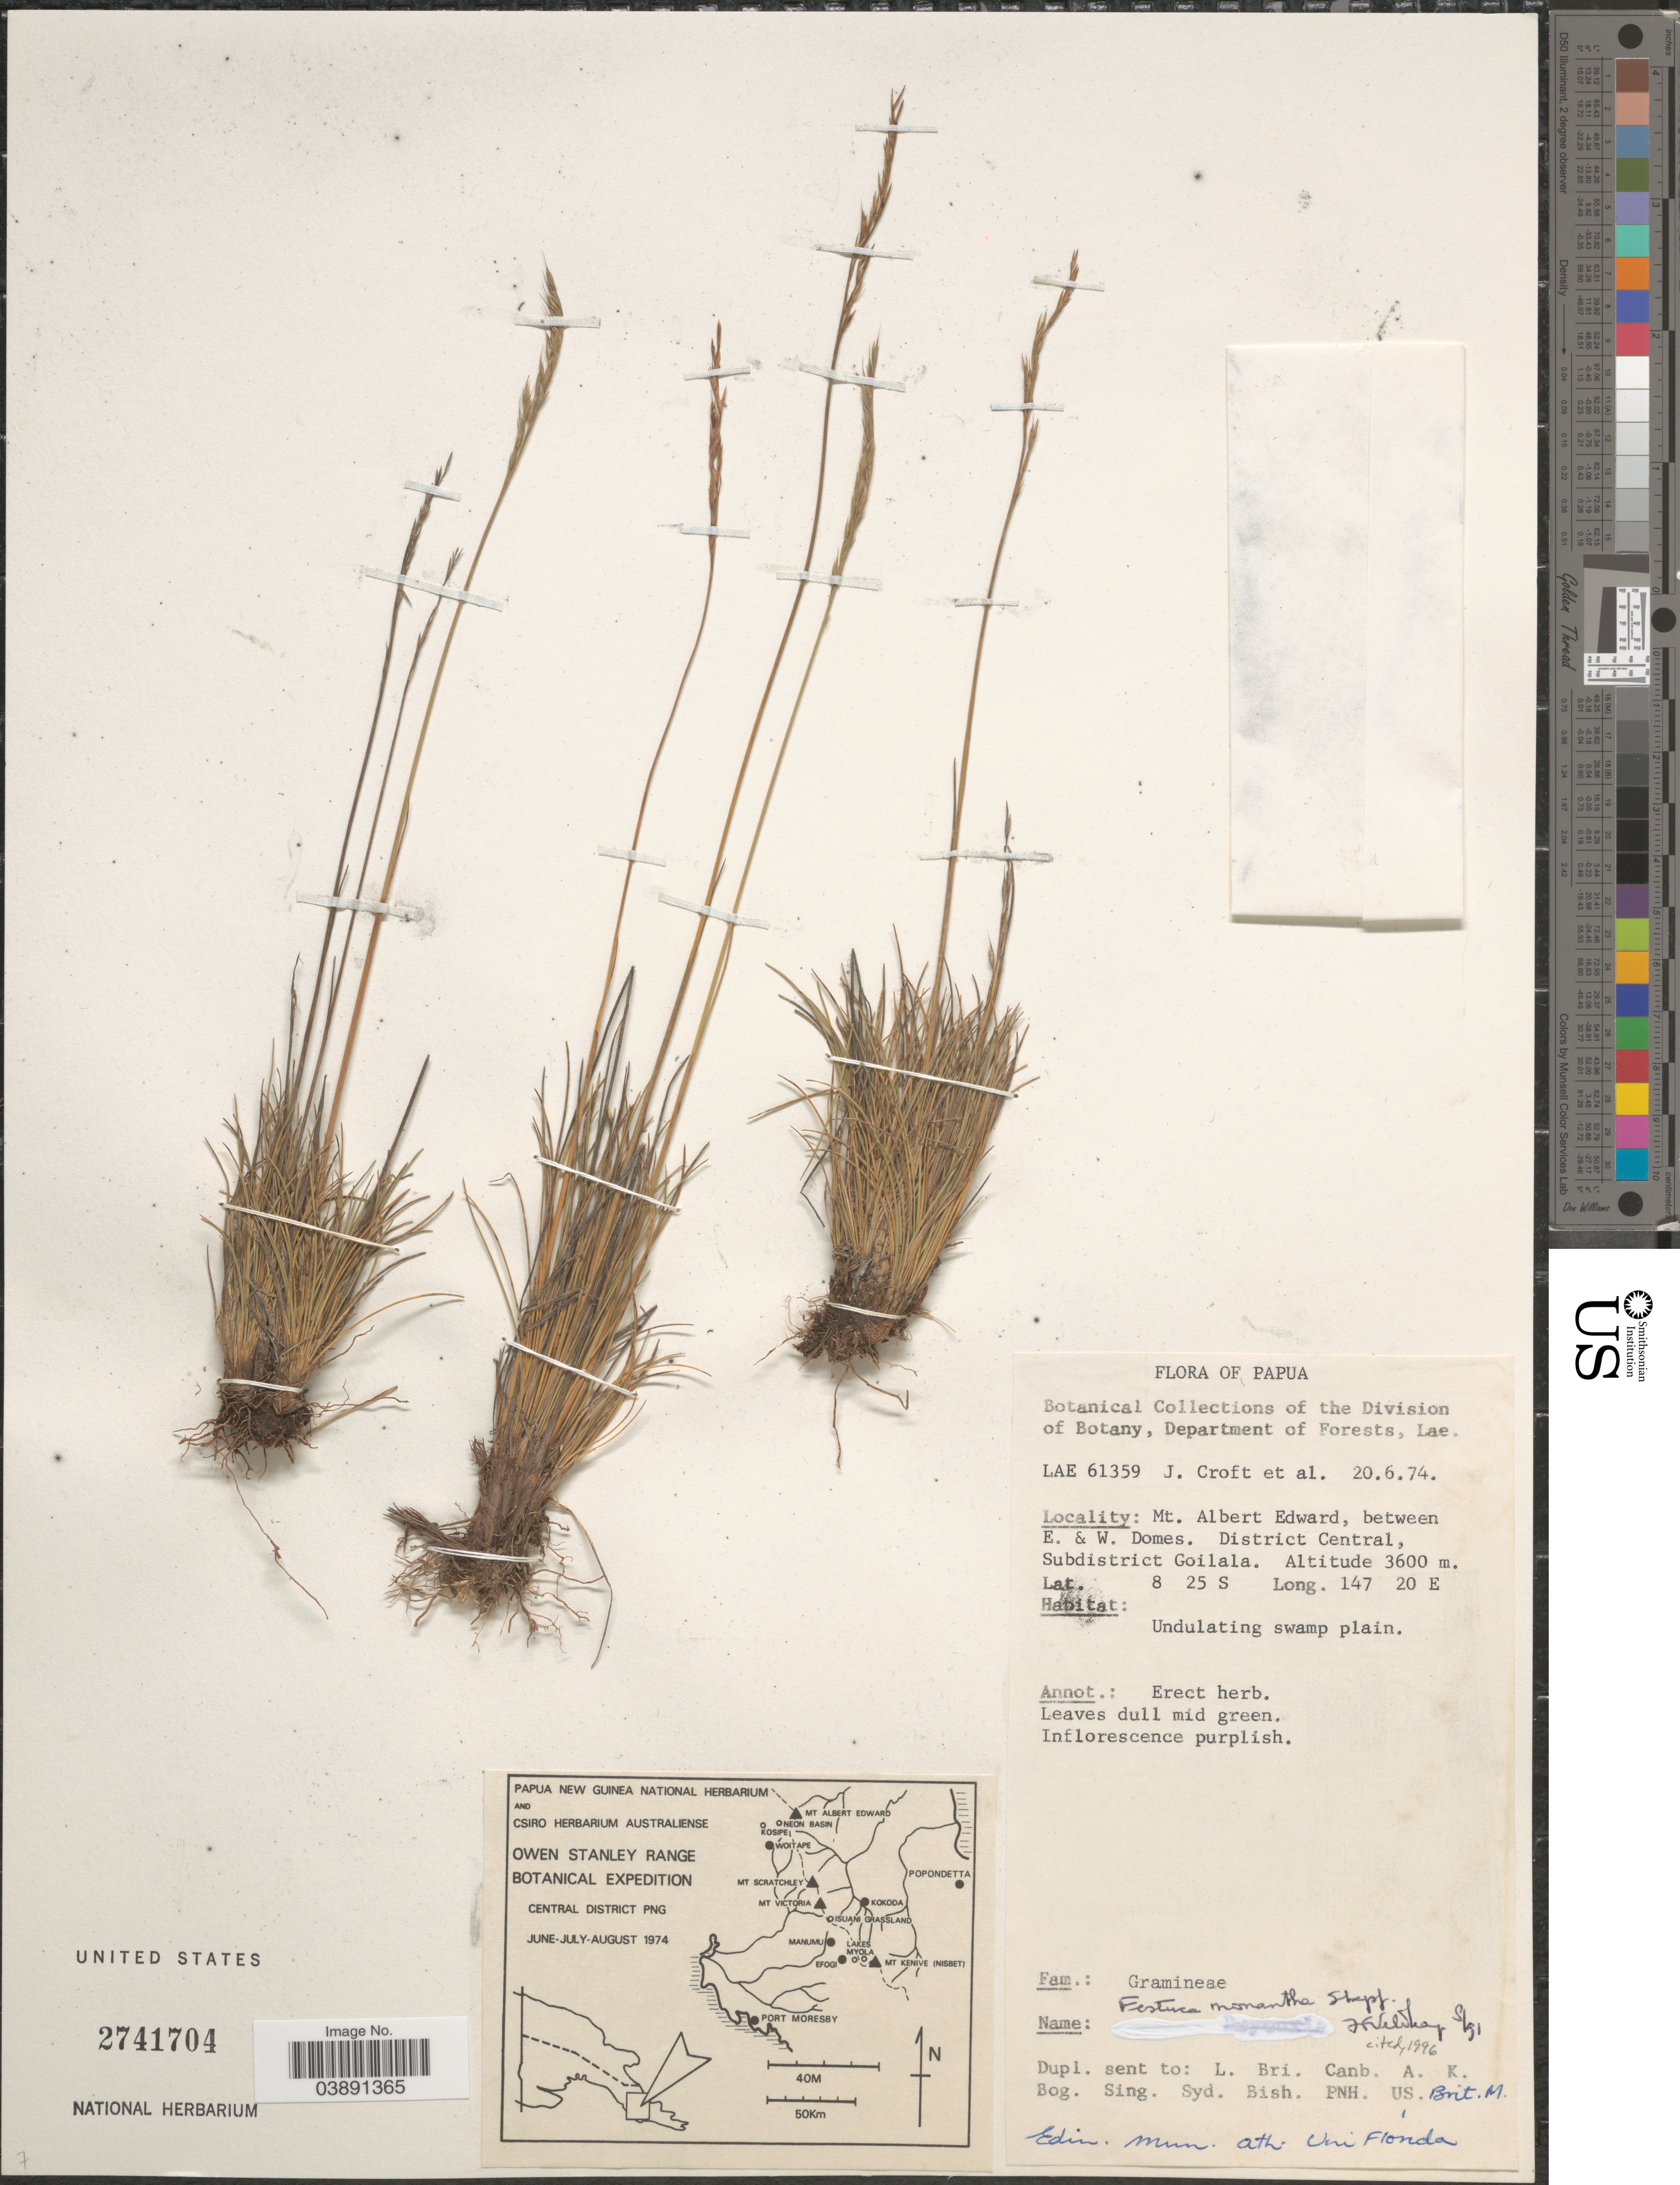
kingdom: Plantae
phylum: Tracheophyta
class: Liliopsida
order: Poales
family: Poaceae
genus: Festuca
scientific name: Festuca papuana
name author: Stapf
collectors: J. Croft & et al.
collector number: LAE 61359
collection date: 1974-06-20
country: Papua New Guinea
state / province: Central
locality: Papua. Mt. Albert Edward, between E. & W. Domes. District Central. Subdistrict Goilala.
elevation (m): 3600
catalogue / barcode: US 2741704